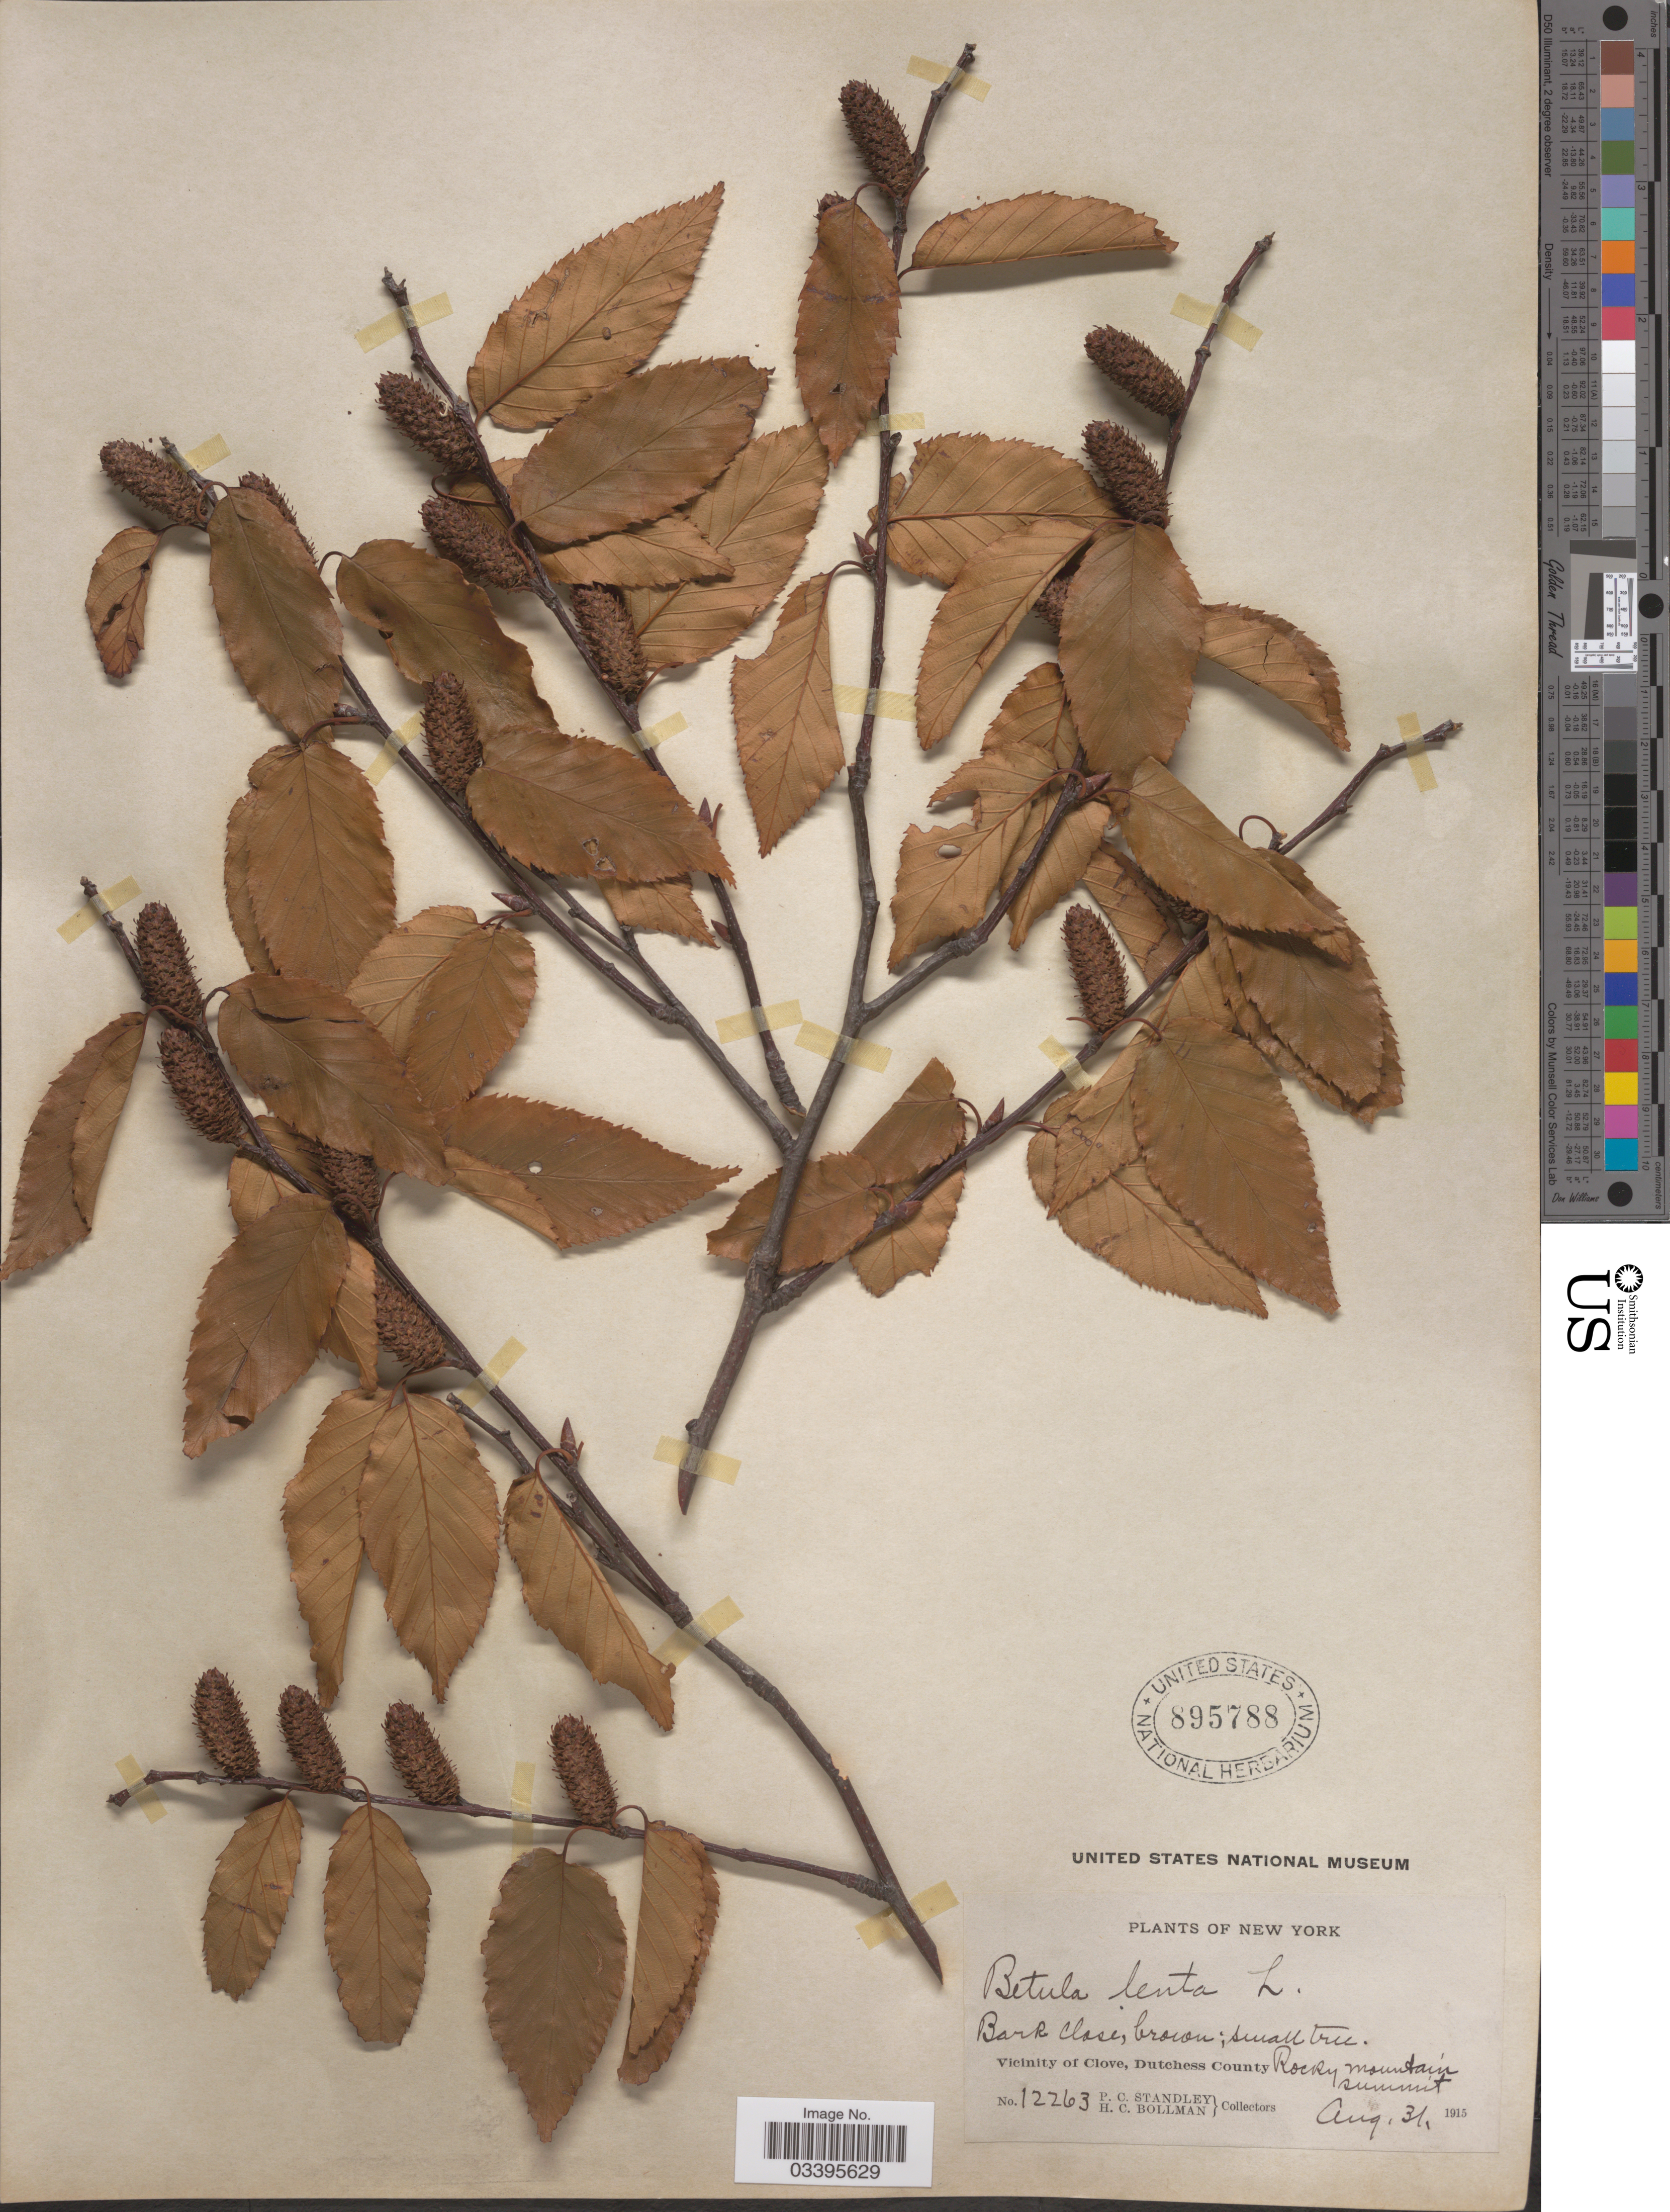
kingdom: Plantae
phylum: Tracheophyta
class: Magnoliopsida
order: Fagales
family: Betulaceae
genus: Betula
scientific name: Betula lenta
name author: L.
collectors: P. C. Standley & H. C. Bollman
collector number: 12263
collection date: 1915-08-31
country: United States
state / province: New York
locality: Vicinity of Clove, Dutchess County.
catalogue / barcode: US 895788